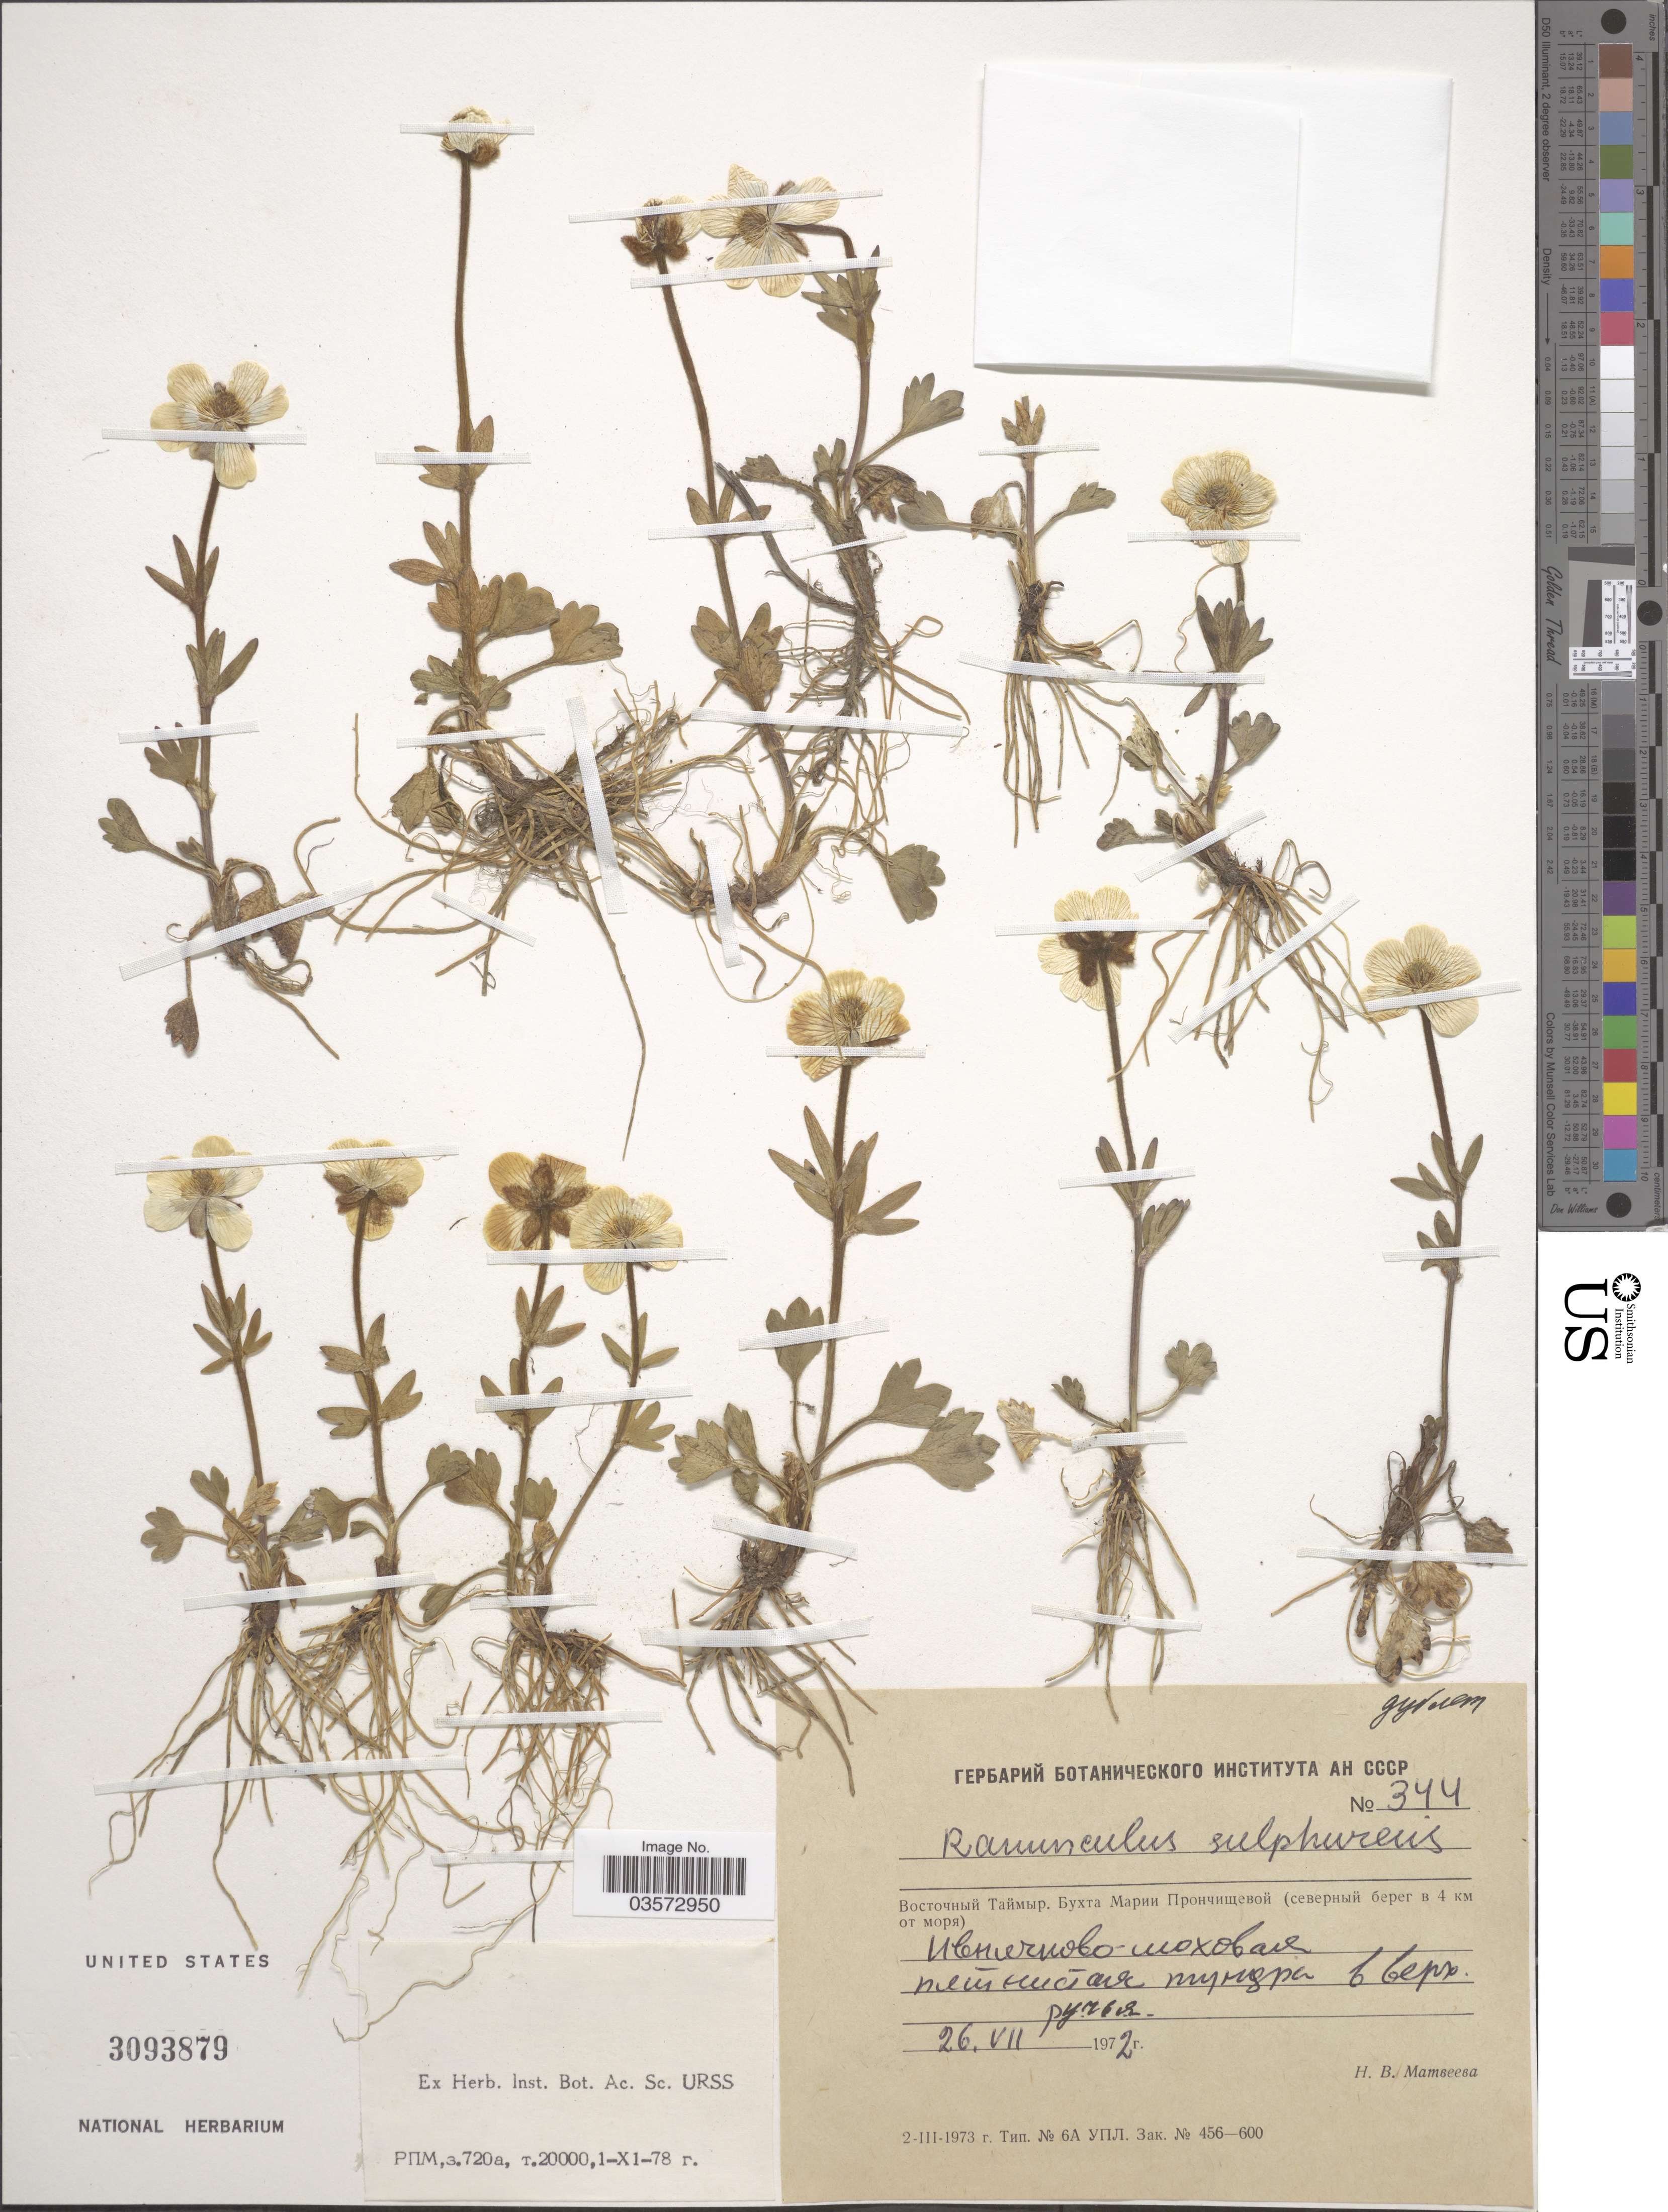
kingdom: Plantae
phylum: Tracheophyta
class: Magnoliopsida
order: Ranunculales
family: Ranunculaceae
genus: Ranunculus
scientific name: Ranunculus sulphureus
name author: Sol.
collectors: N. Matveeva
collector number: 344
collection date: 1872-07-26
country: Russian Federation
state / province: Krasnoyarsk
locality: Taymyr Peninsula, Bay of Marii Pronchischevoi, 4 km from sea.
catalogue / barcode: US 3093879